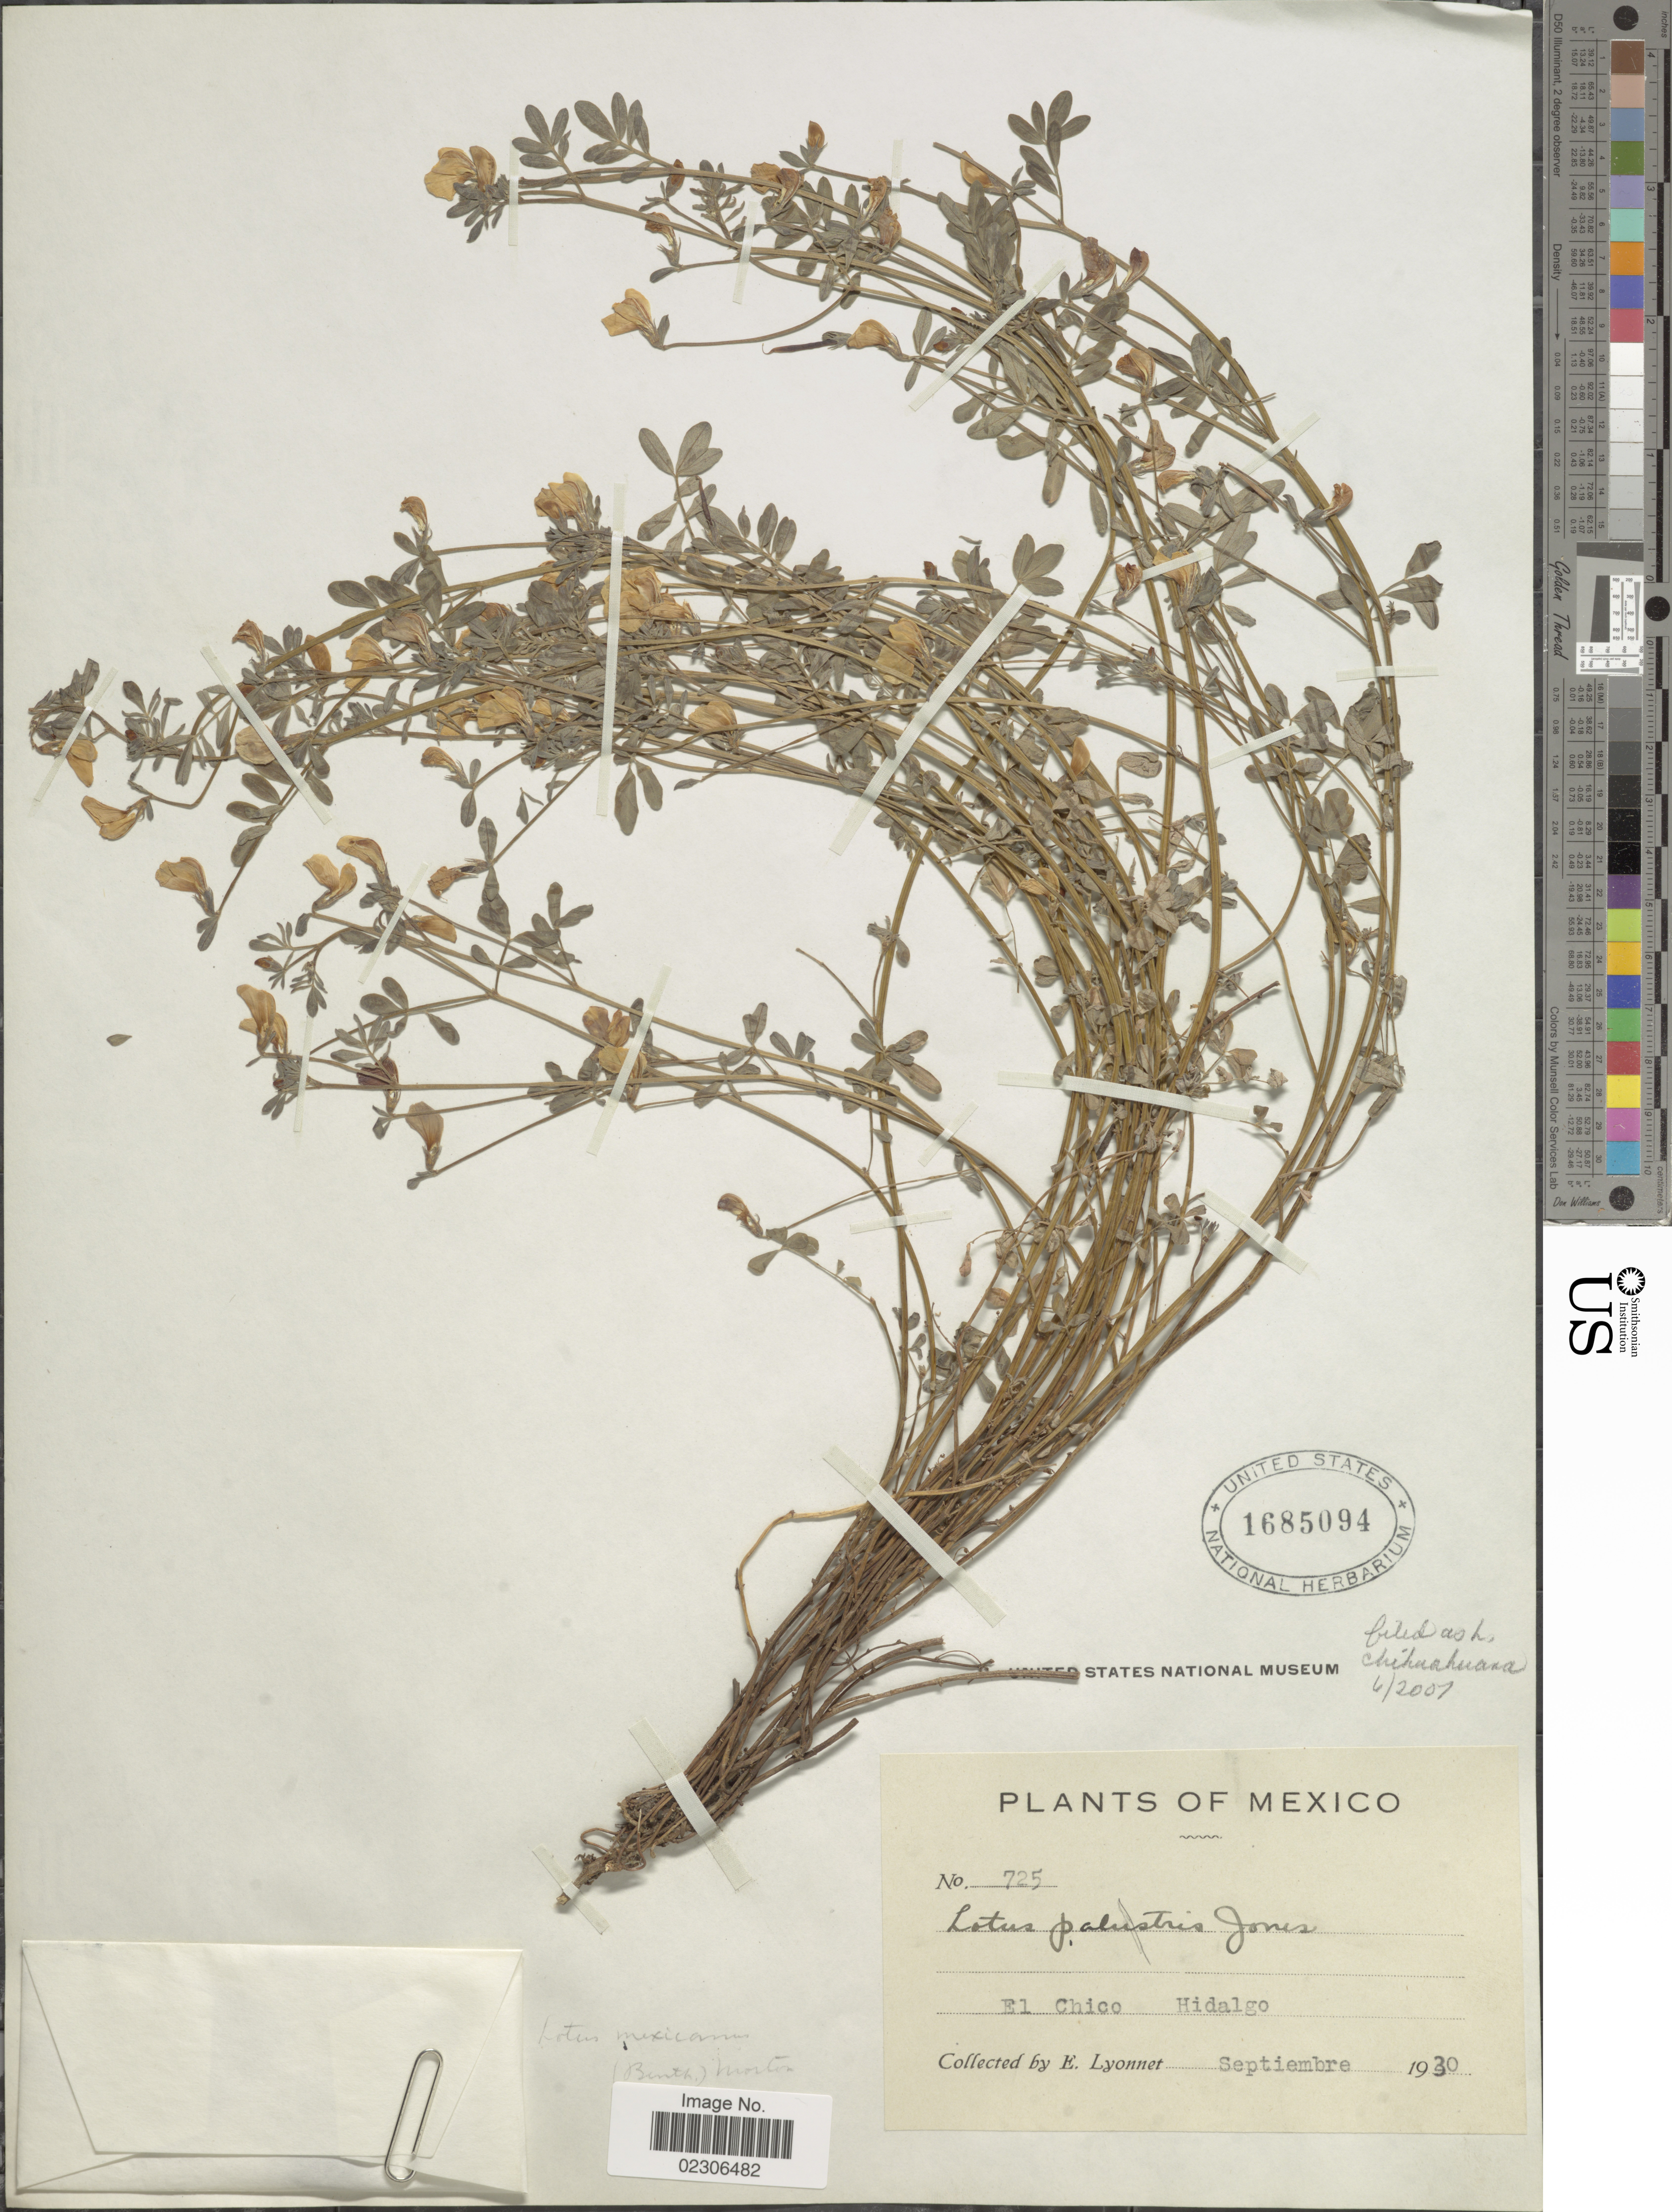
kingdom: Plantae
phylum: Tracheophyta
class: Magnoliopsida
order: Fabales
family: Fabaceae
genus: Lotus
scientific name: Lotus chihuahuanus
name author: (S. Watson) Greene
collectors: E. Lyonnet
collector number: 725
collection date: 1930-09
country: Mexico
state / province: Hidalgo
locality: El Chico, Hidalgo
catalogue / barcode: US 1685094